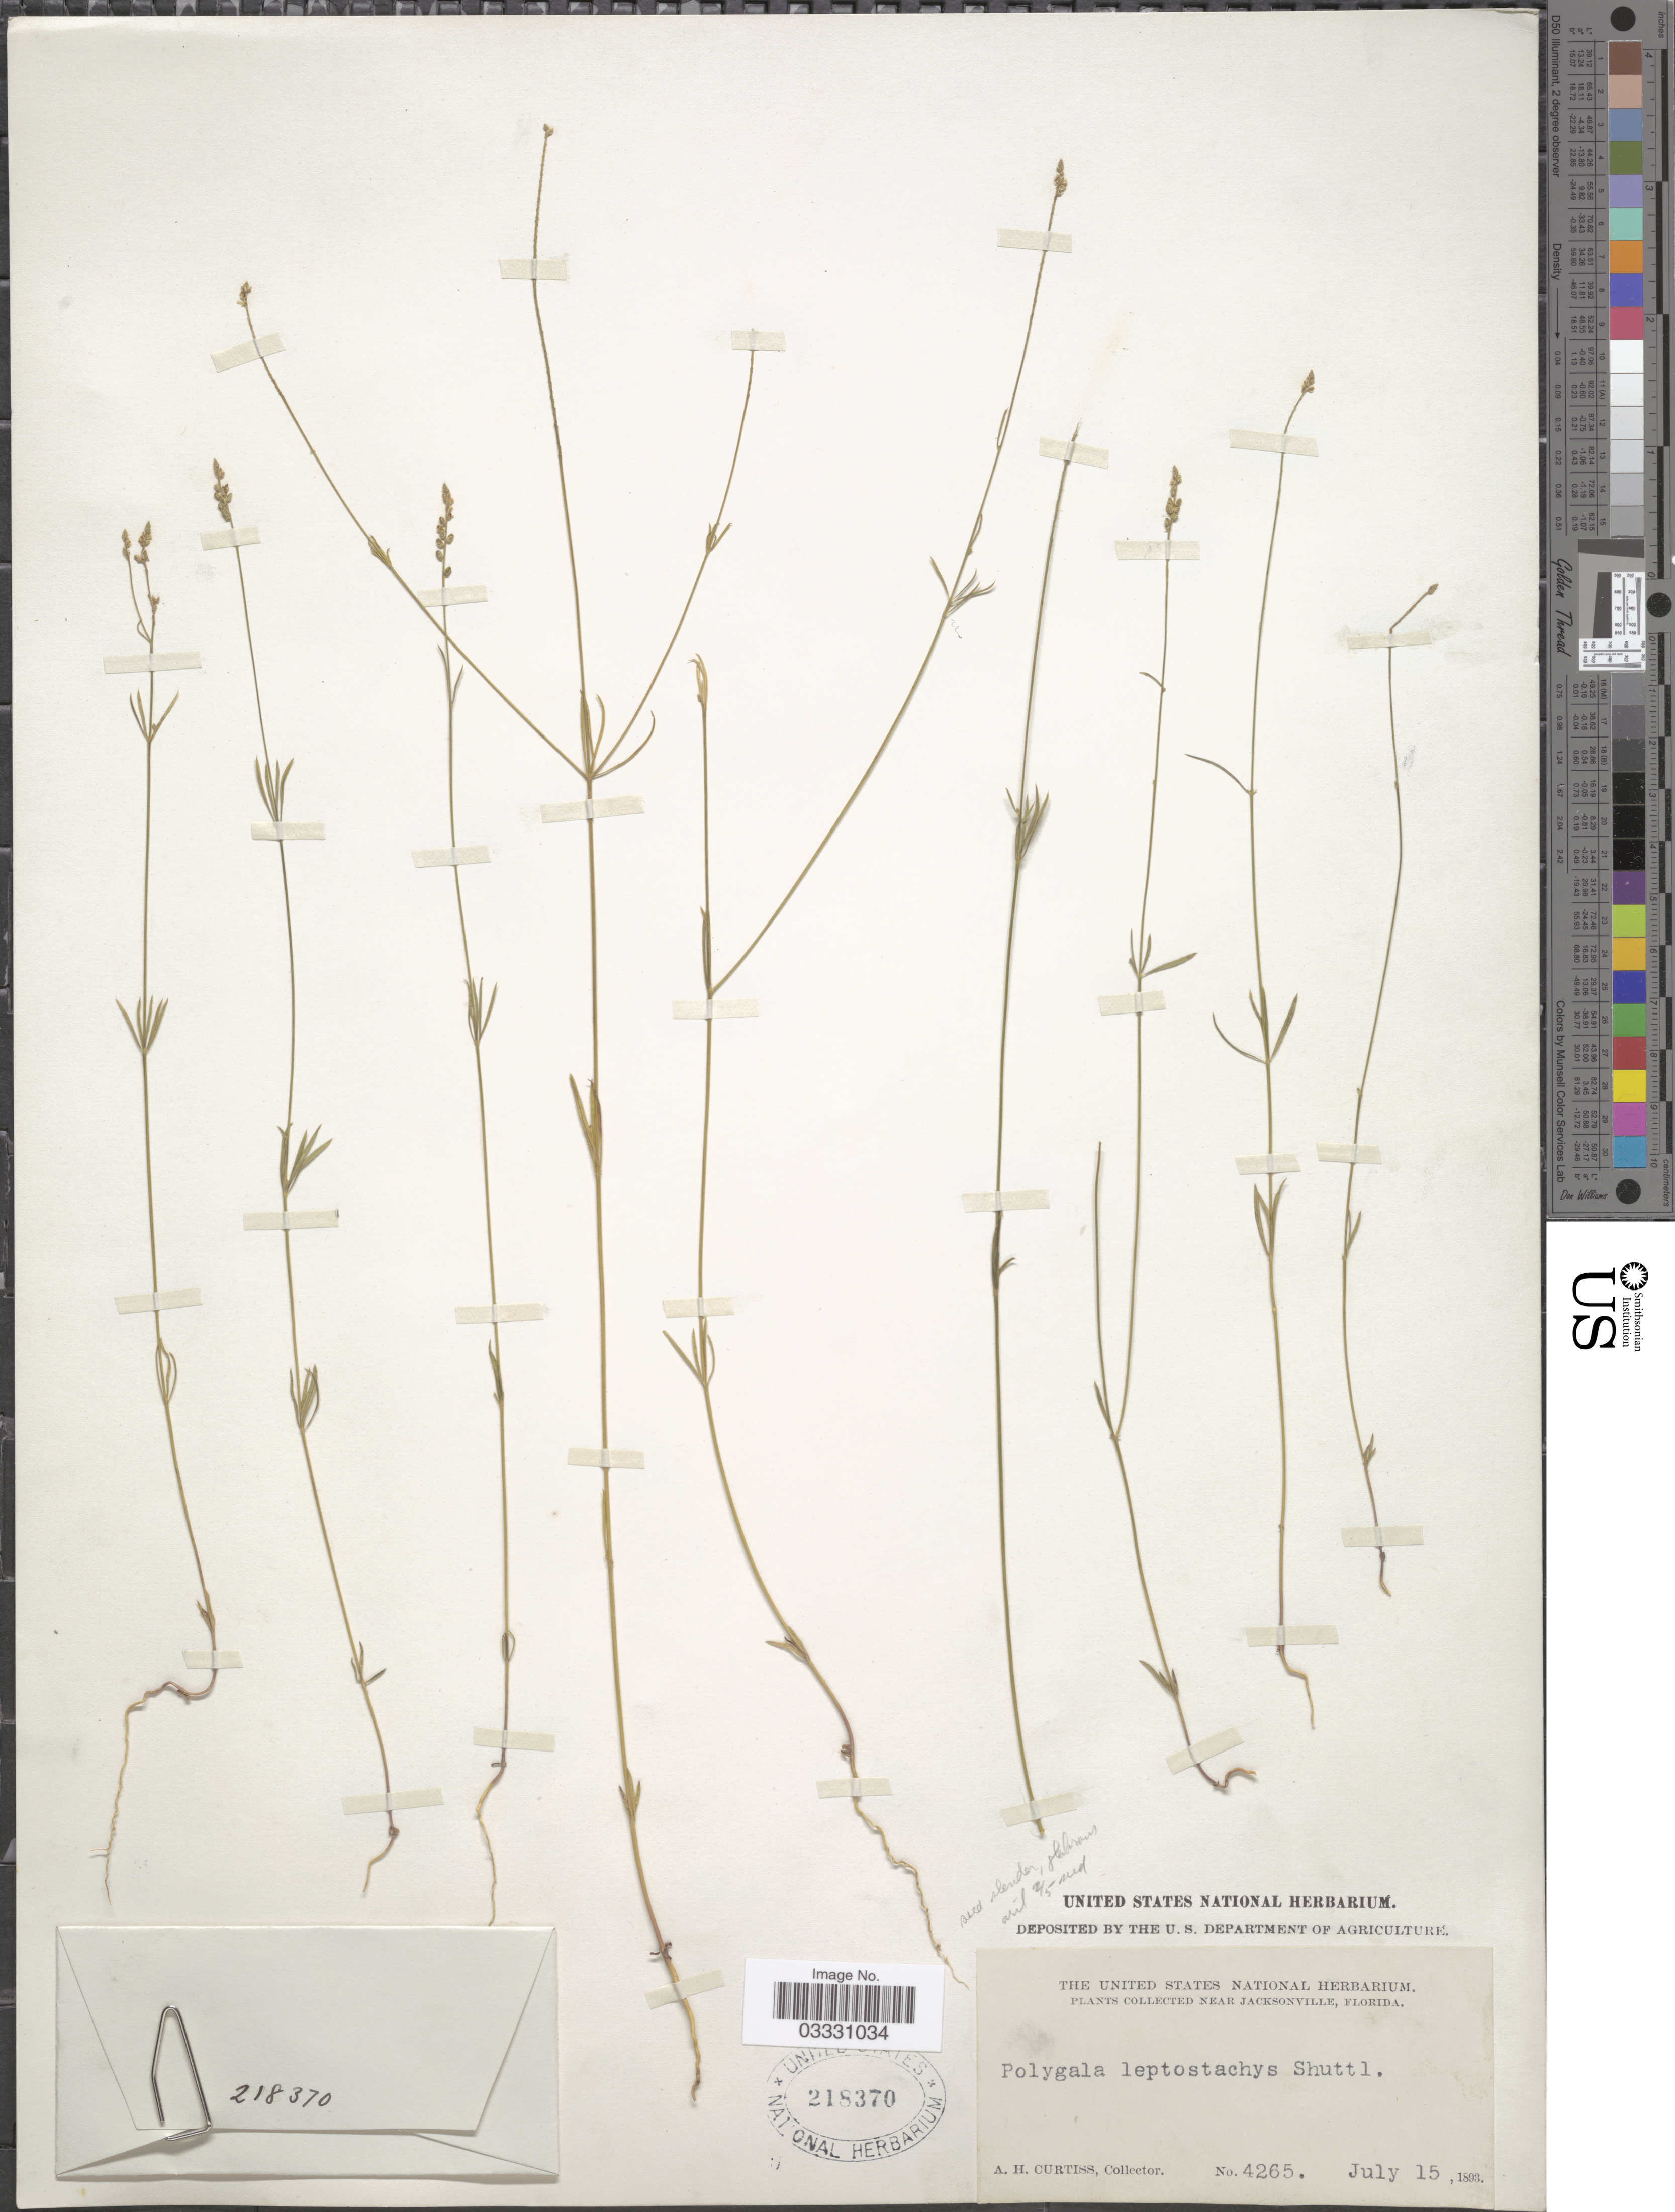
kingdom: Plantae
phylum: Tracheophyta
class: Magnoliopsida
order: Fabales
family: Polygalaceae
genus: Polygala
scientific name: Polygala leptostachys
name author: Shuttlew. ex A. Gray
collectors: A. H. Curtiss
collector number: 4265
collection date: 1893-07-15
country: United States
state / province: Florida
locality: Near Jacksonville.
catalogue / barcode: US 218370